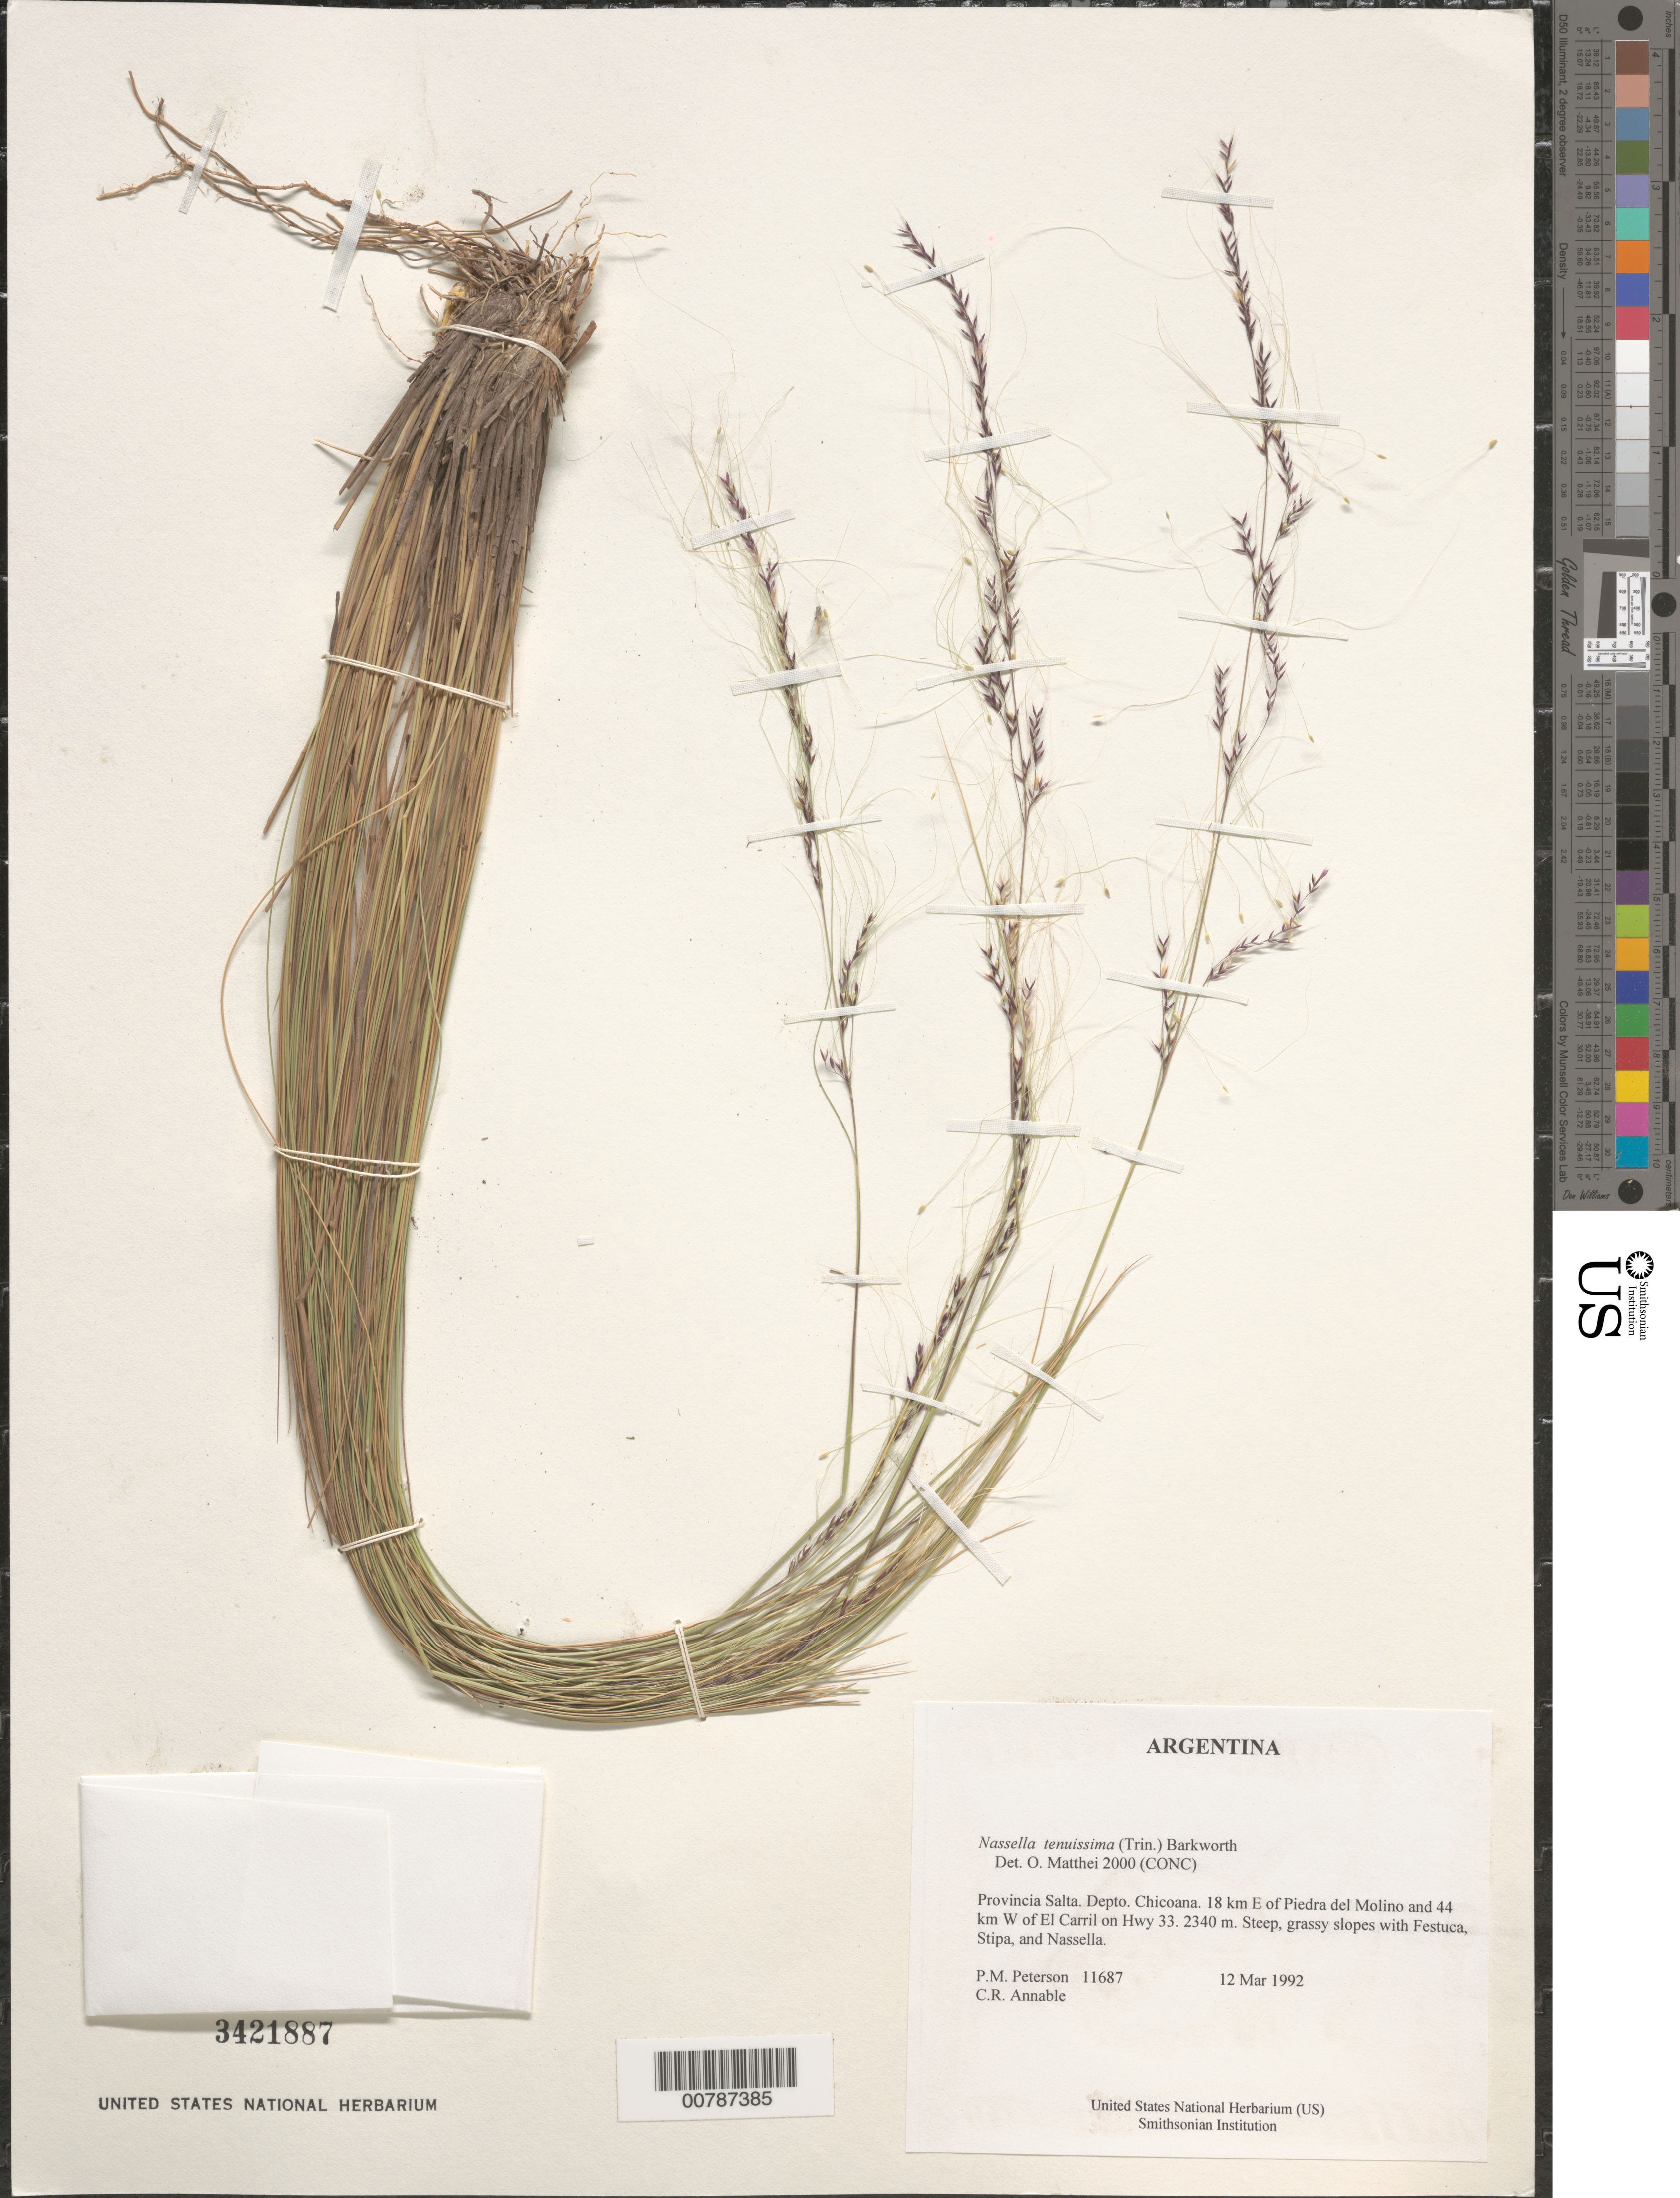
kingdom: Plantae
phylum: Tracheophyta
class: Liliopsida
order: Poales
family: Poaceae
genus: Nassella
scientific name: Nassella tenuissima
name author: (Trin.) Barkworth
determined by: Matthei, O. R.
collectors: P. M. Peterson & C. R. Annable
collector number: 11687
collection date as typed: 12 Mar 1992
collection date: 1992-03-12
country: Argentina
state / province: Salta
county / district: Chicoana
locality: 18 km E of Piedra del Molino and 44 km W of El Carril on Hwy 33.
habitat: Steep, grassy slopes with Festuca, Stipa, and Nassella.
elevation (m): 2340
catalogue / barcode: US 3421887